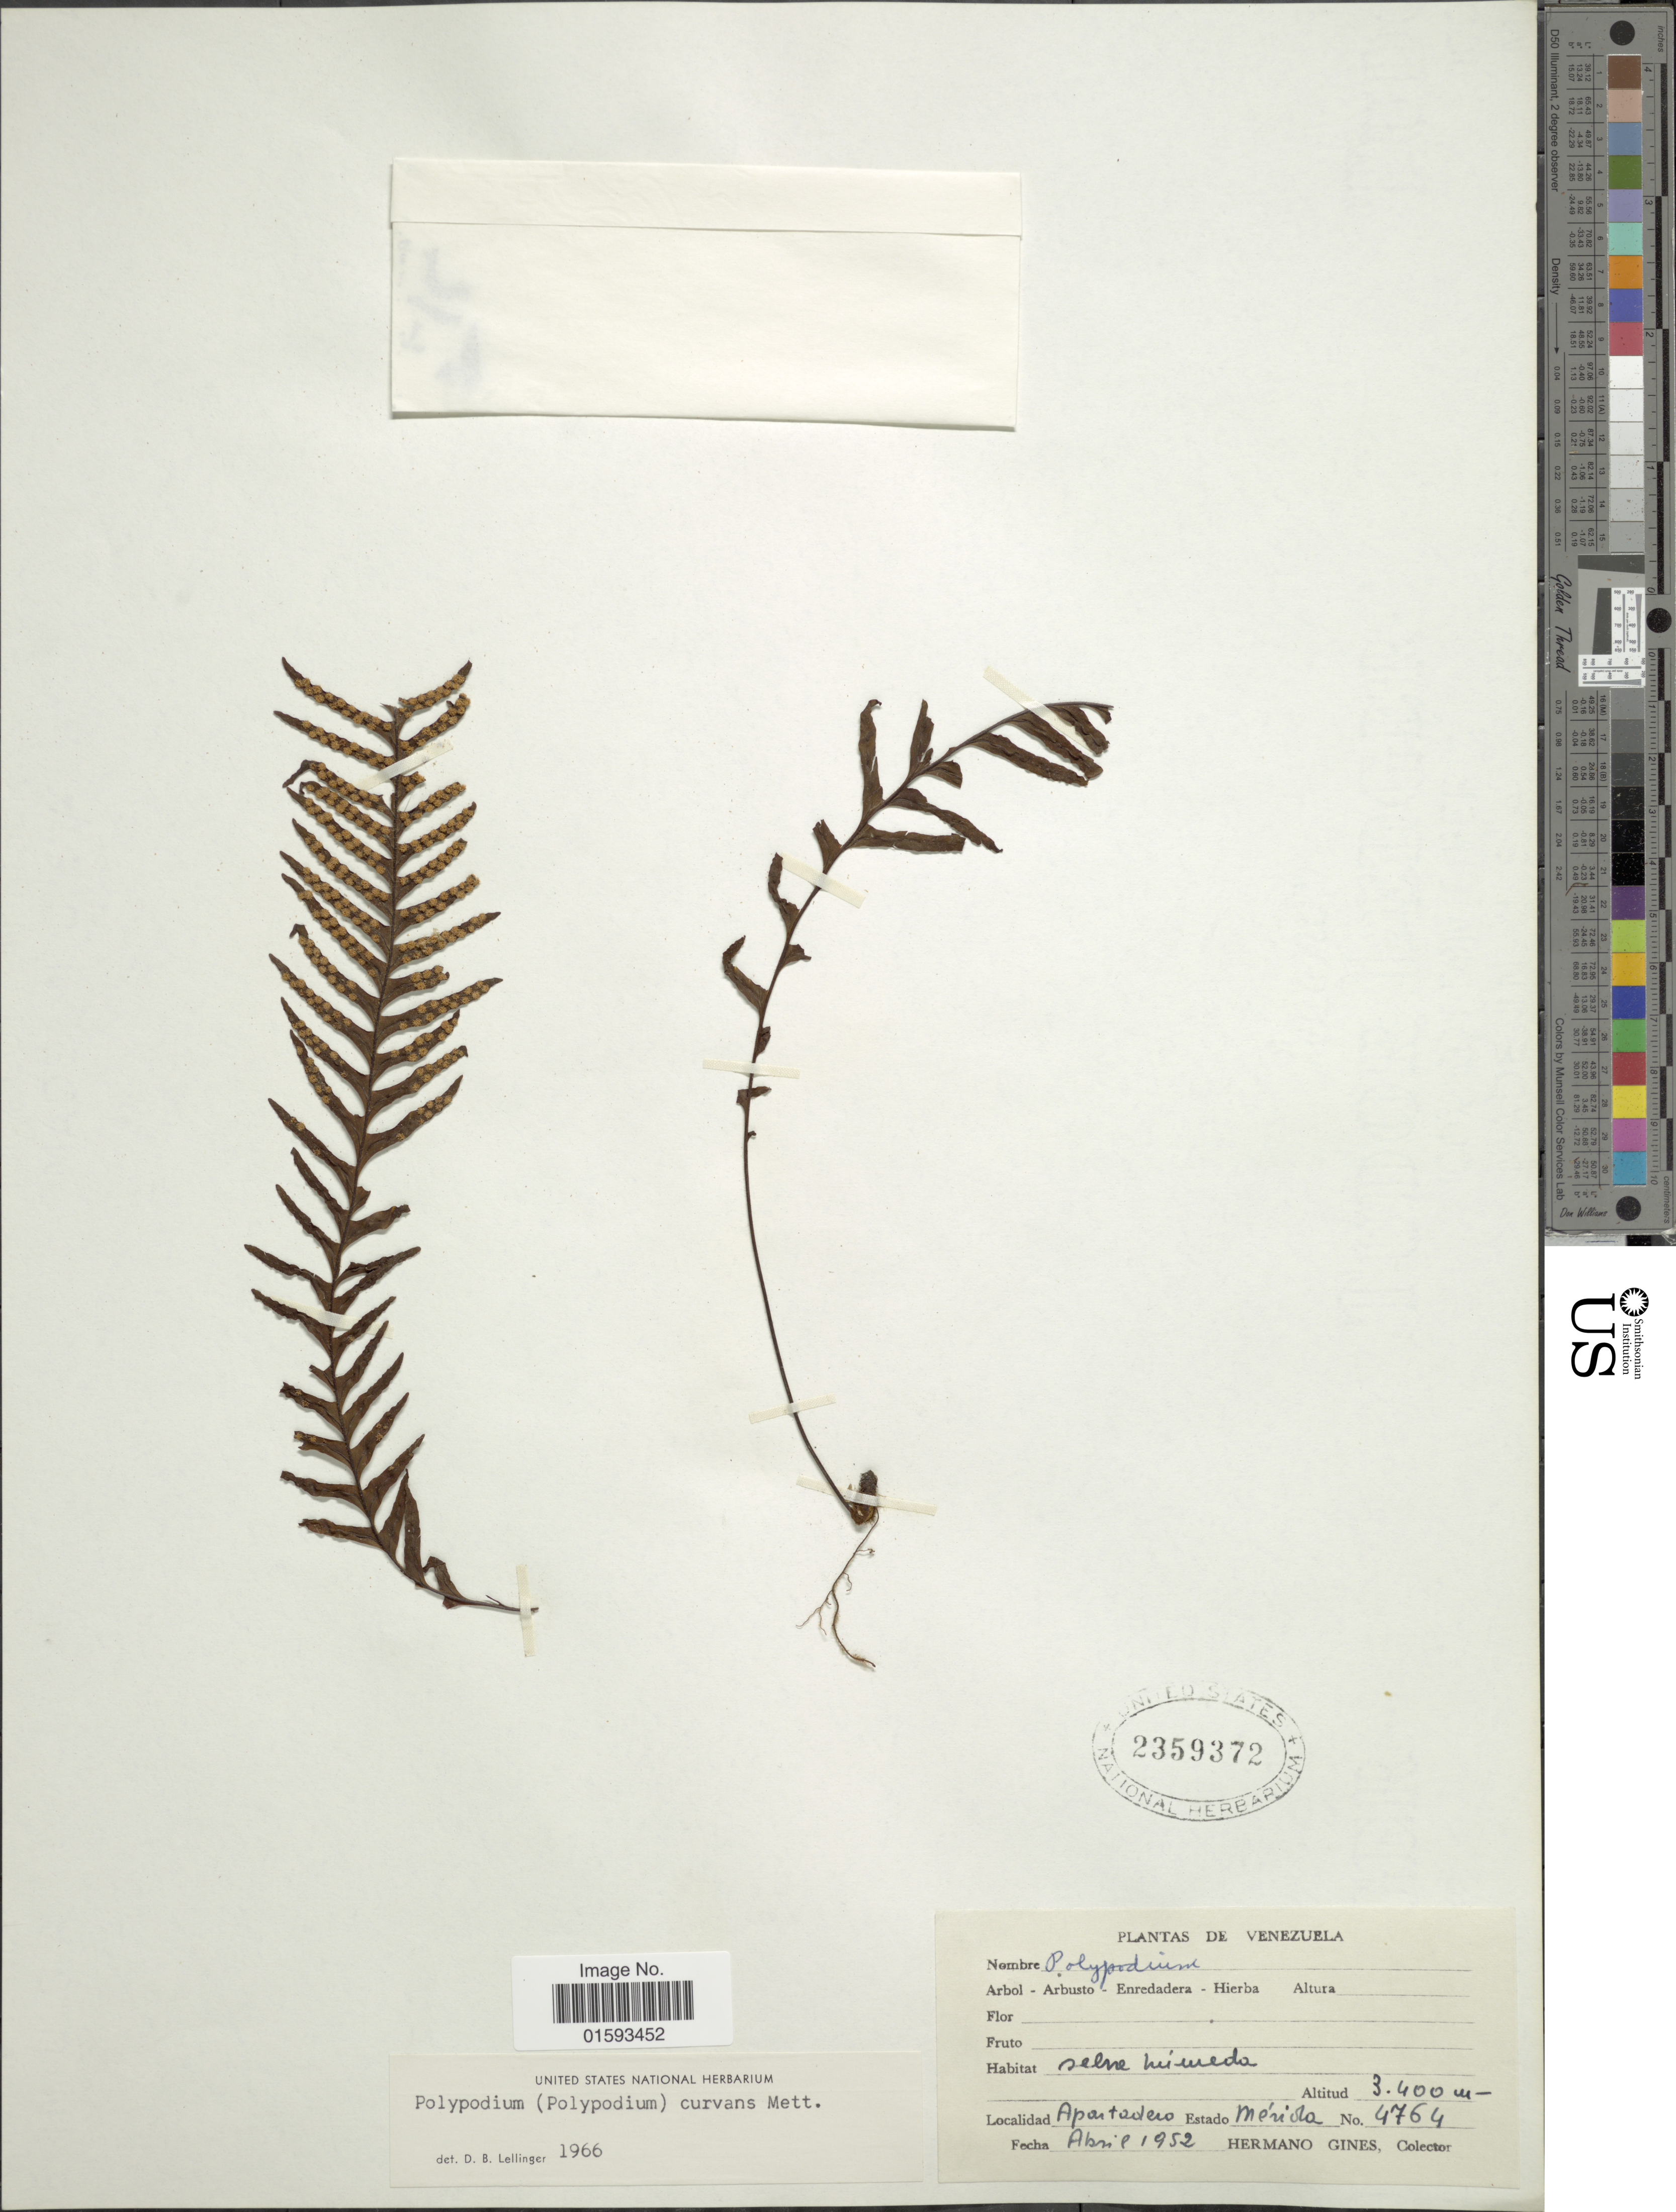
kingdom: Plantae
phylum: Tracheophyta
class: Polypodiopsida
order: Polypodiales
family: Polypodiaceae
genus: Pecluma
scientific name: Pecluma curvans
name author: (Mett.) Price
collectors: Bro. Gines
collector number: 4764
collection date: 1952-04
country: Venezuela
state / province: Mérida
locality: Apartadero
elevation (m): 3400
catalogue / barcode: US 2359372